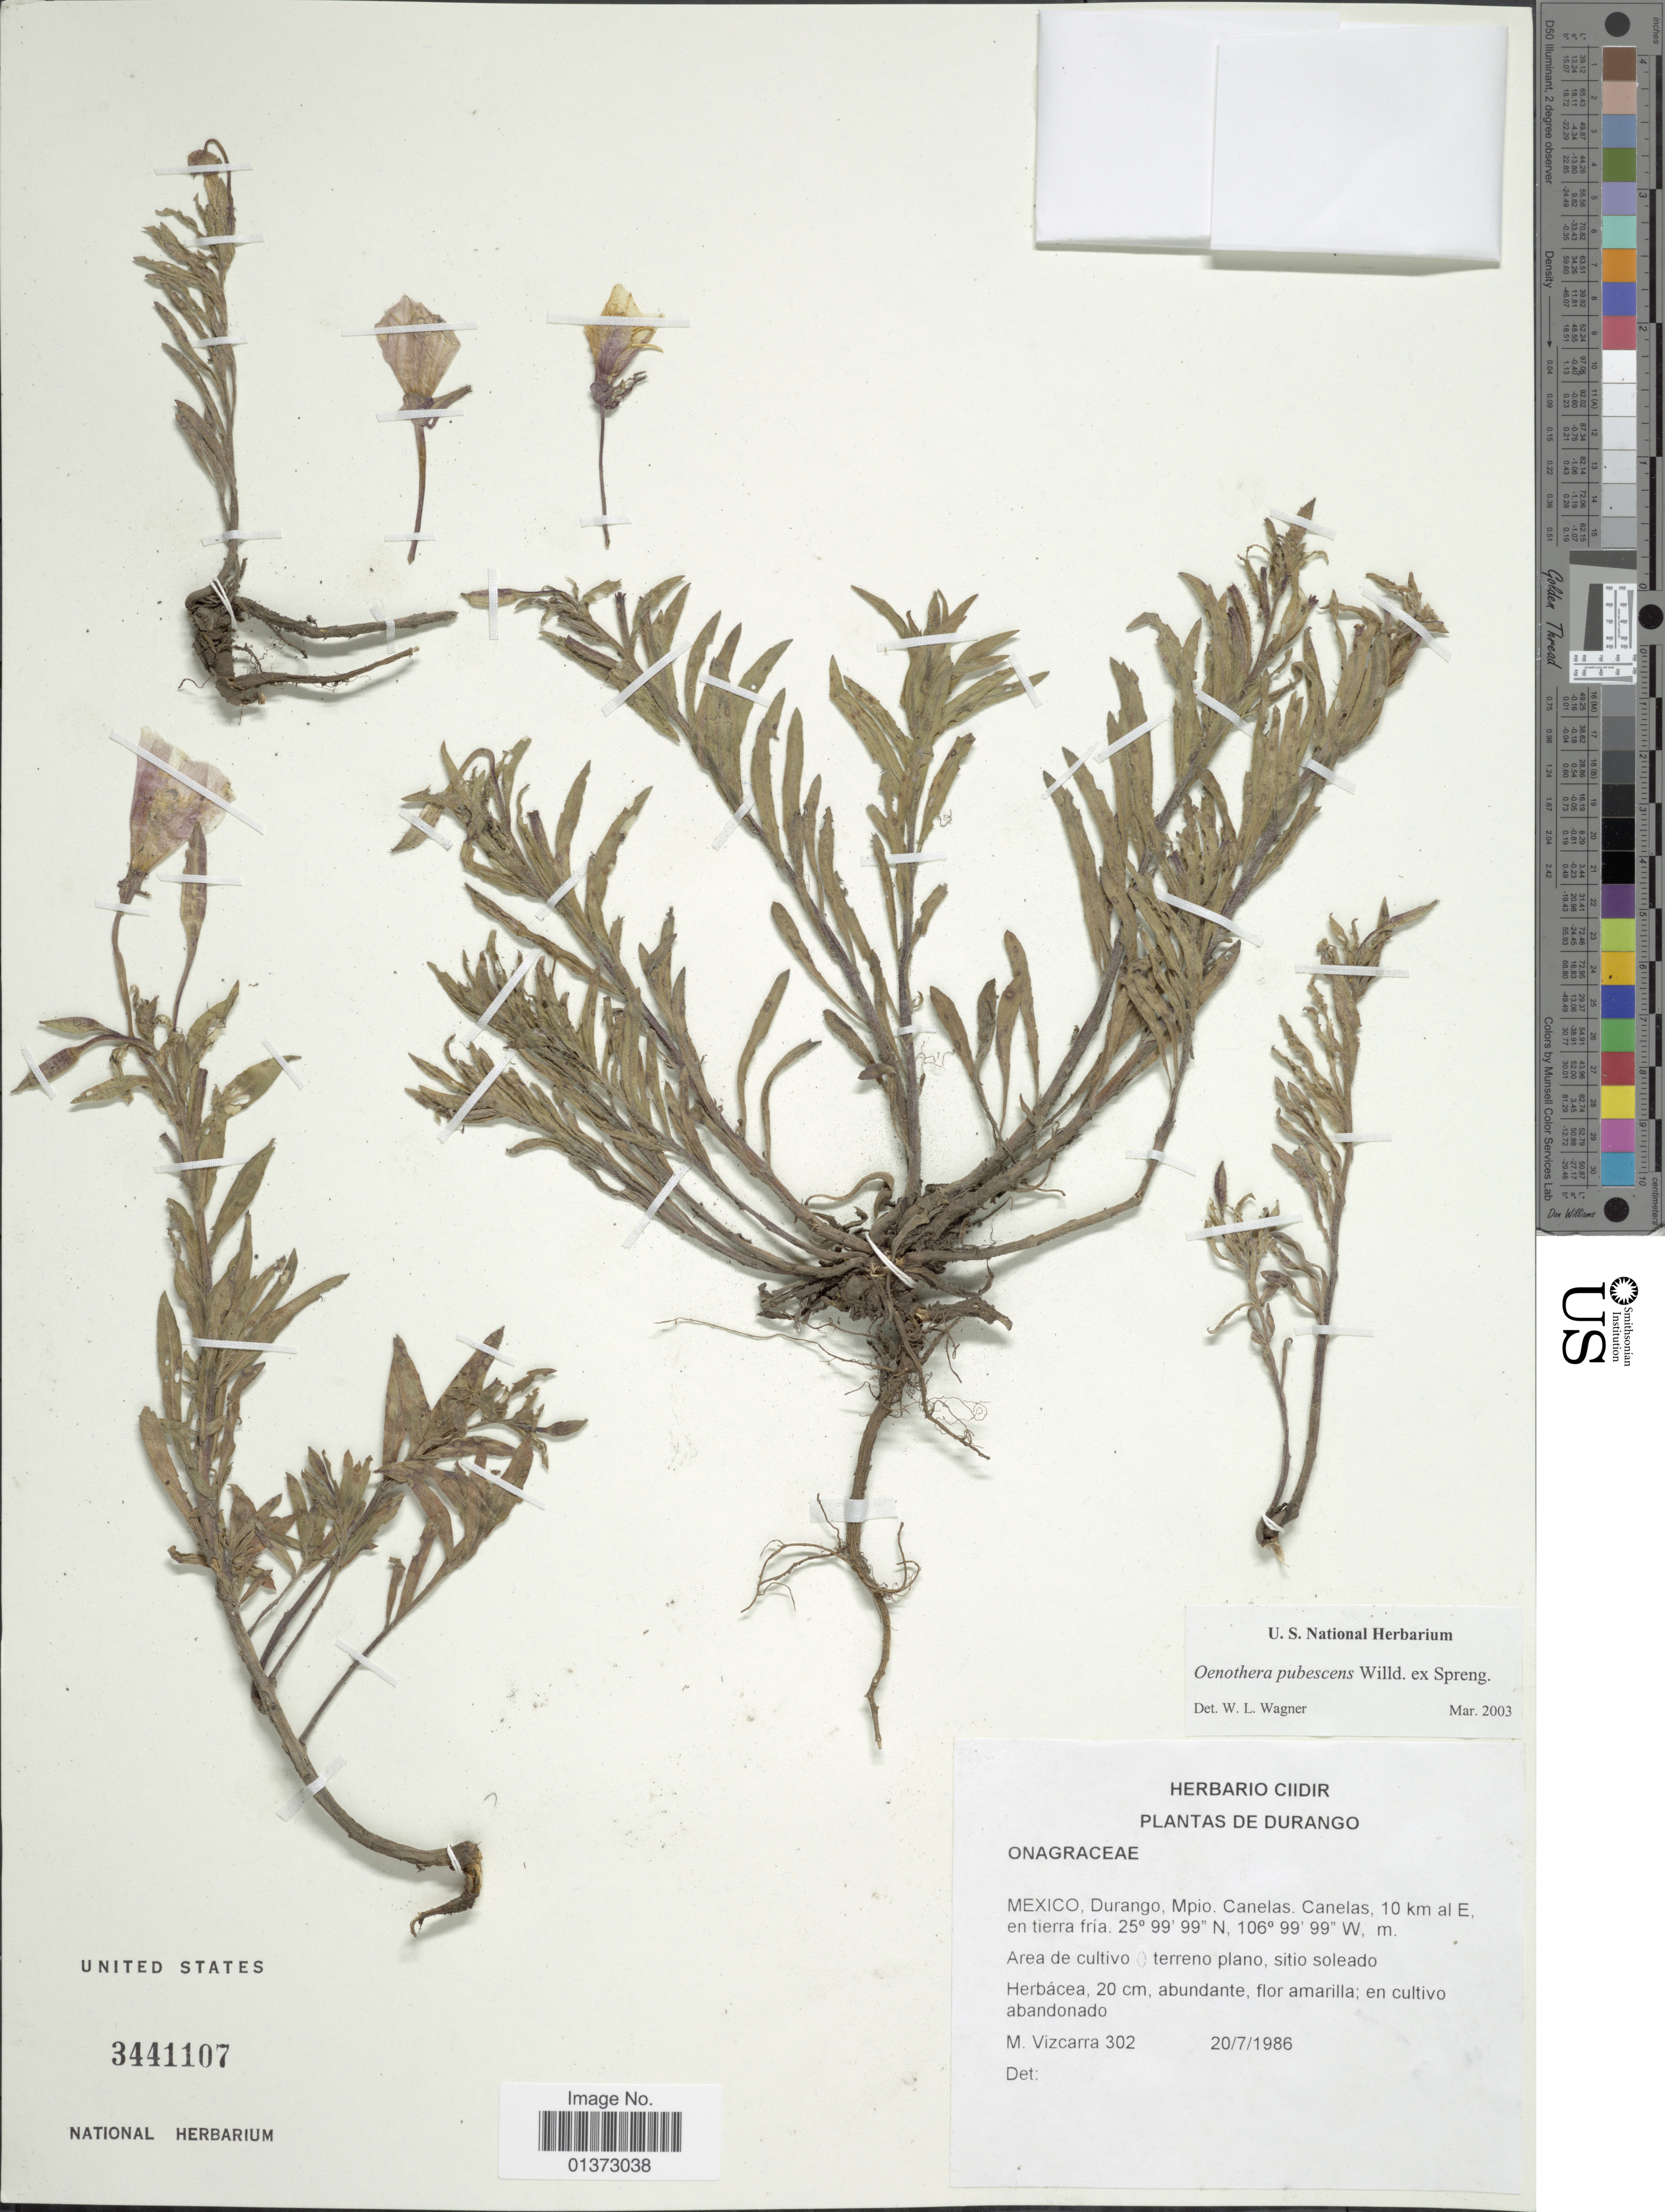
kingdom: Plantae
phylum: Tracheophyta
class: Magnoliopsida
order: Myrtales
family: Onagraceae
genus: Oenothera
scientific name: Oenothera pubescens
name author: Willd. ex Spreng.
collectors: M. Vizcarra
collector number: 302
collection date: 1986-07-20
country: Mexico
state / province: Durango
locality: Mpio. Canelas, Canelas, 10 km al E. en tierra fria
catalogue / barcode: US 3441107